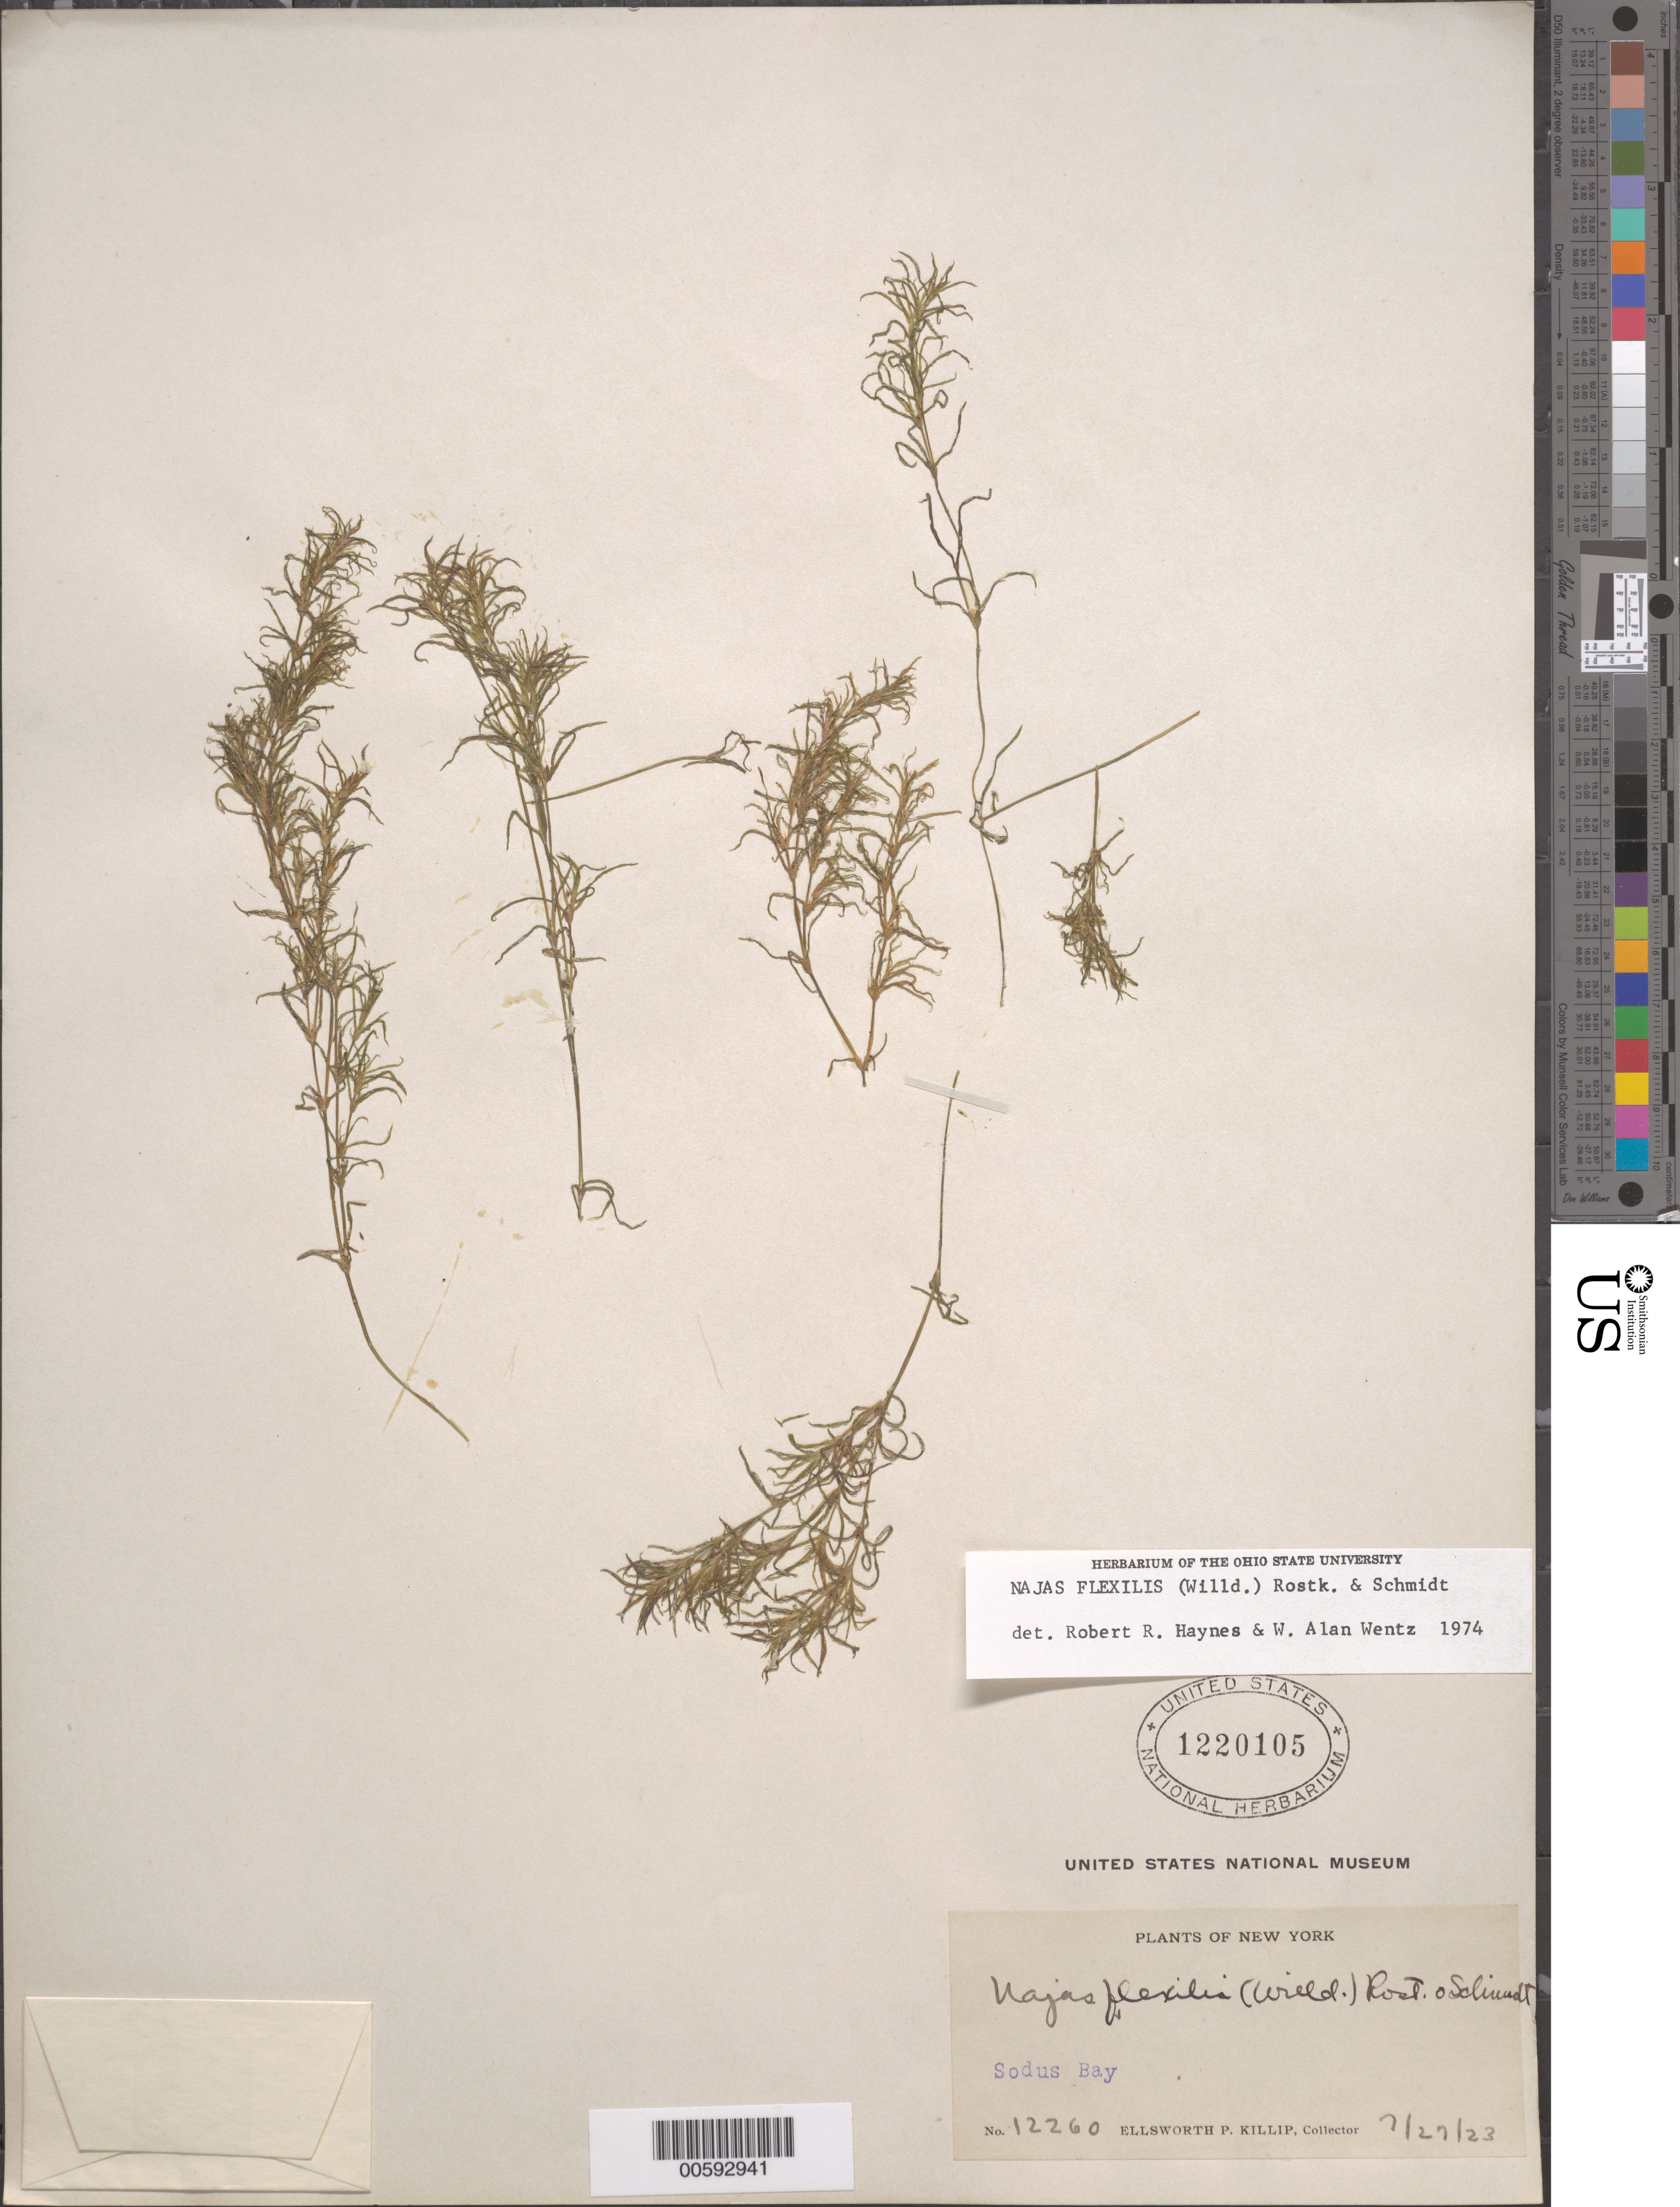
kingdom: Plantae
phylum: Tracheophyta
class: Liliopsida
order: Alismatales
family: Hydrocharitaceae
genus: Najas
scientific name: Najas flexilis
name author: (Willd.) Rostk. & Schmidt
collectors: E. P. Killip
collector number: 12260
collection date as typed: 27 Jul 1923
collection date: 1923-07-27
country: United States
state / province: New York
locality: Sodus Bay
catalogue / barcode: US 1220105